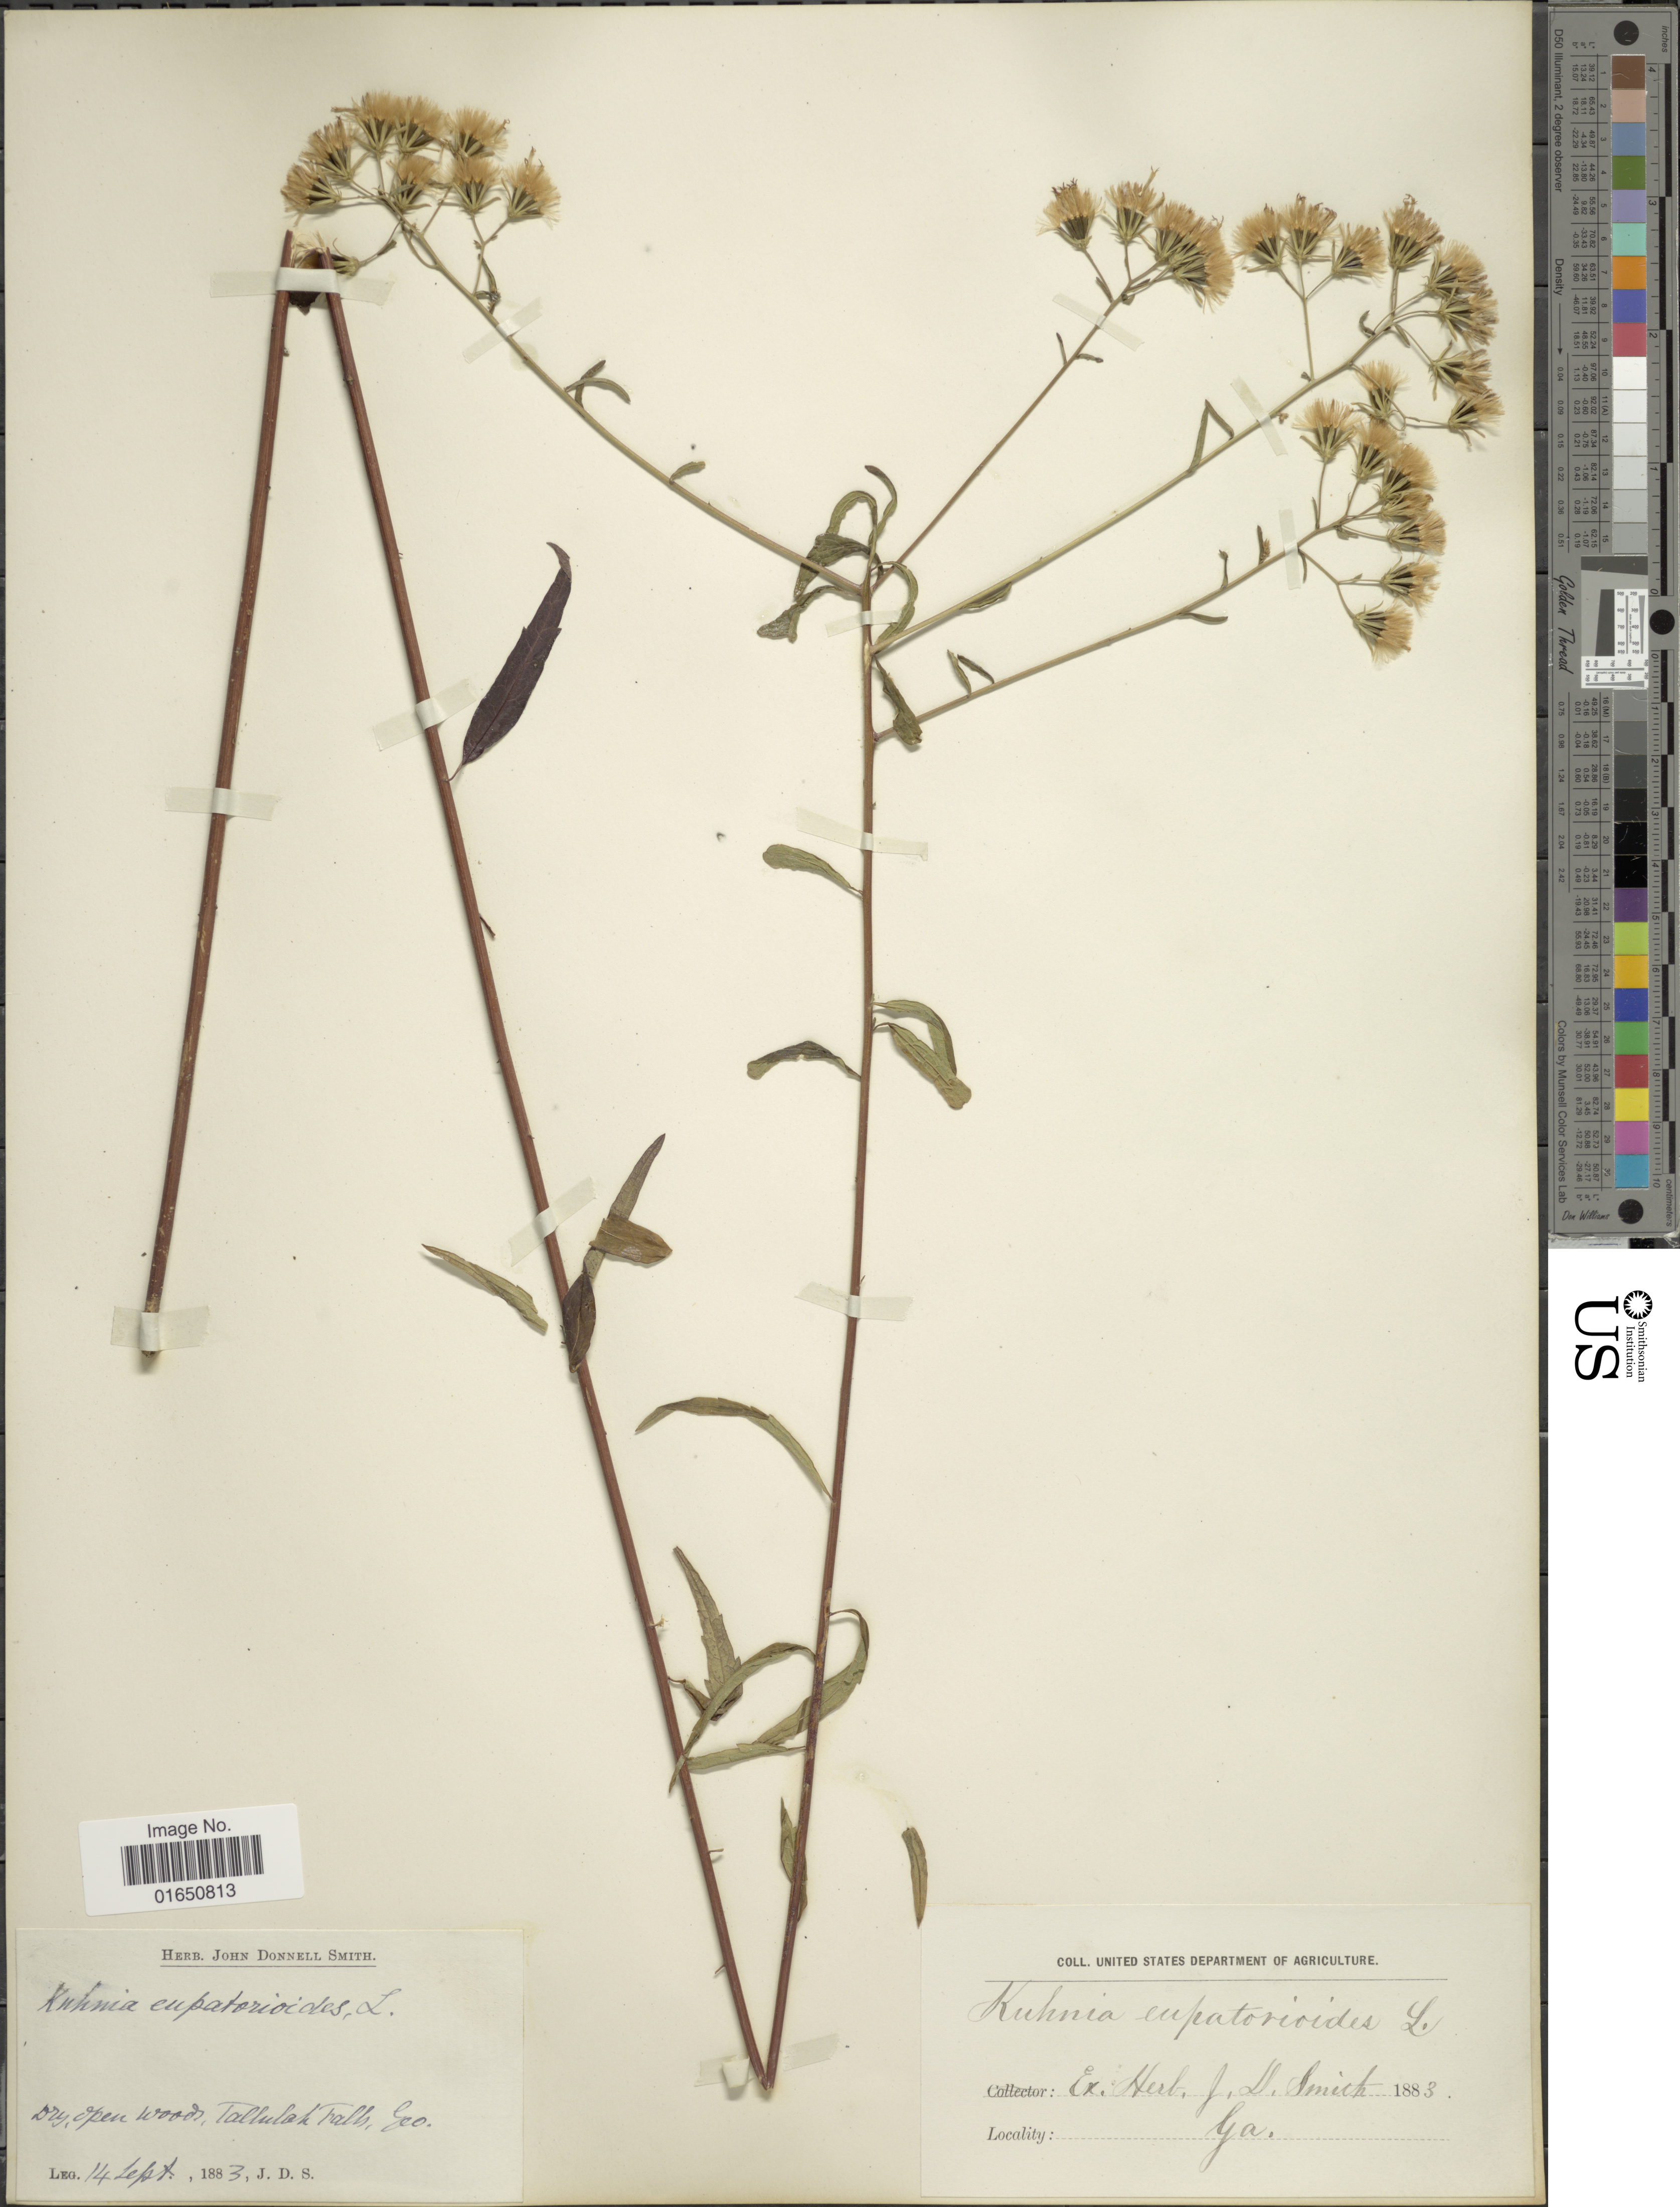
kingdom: Plantae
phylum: Tracheophyta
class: Magnoliopsida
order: Asterales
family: Asteraceae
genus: Brickellia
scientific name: Brickellia eupatorioides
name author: (L.) Shinners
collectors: ex Herb. John Donnell Smith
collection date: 1883-09-14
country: United States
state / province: Georgia